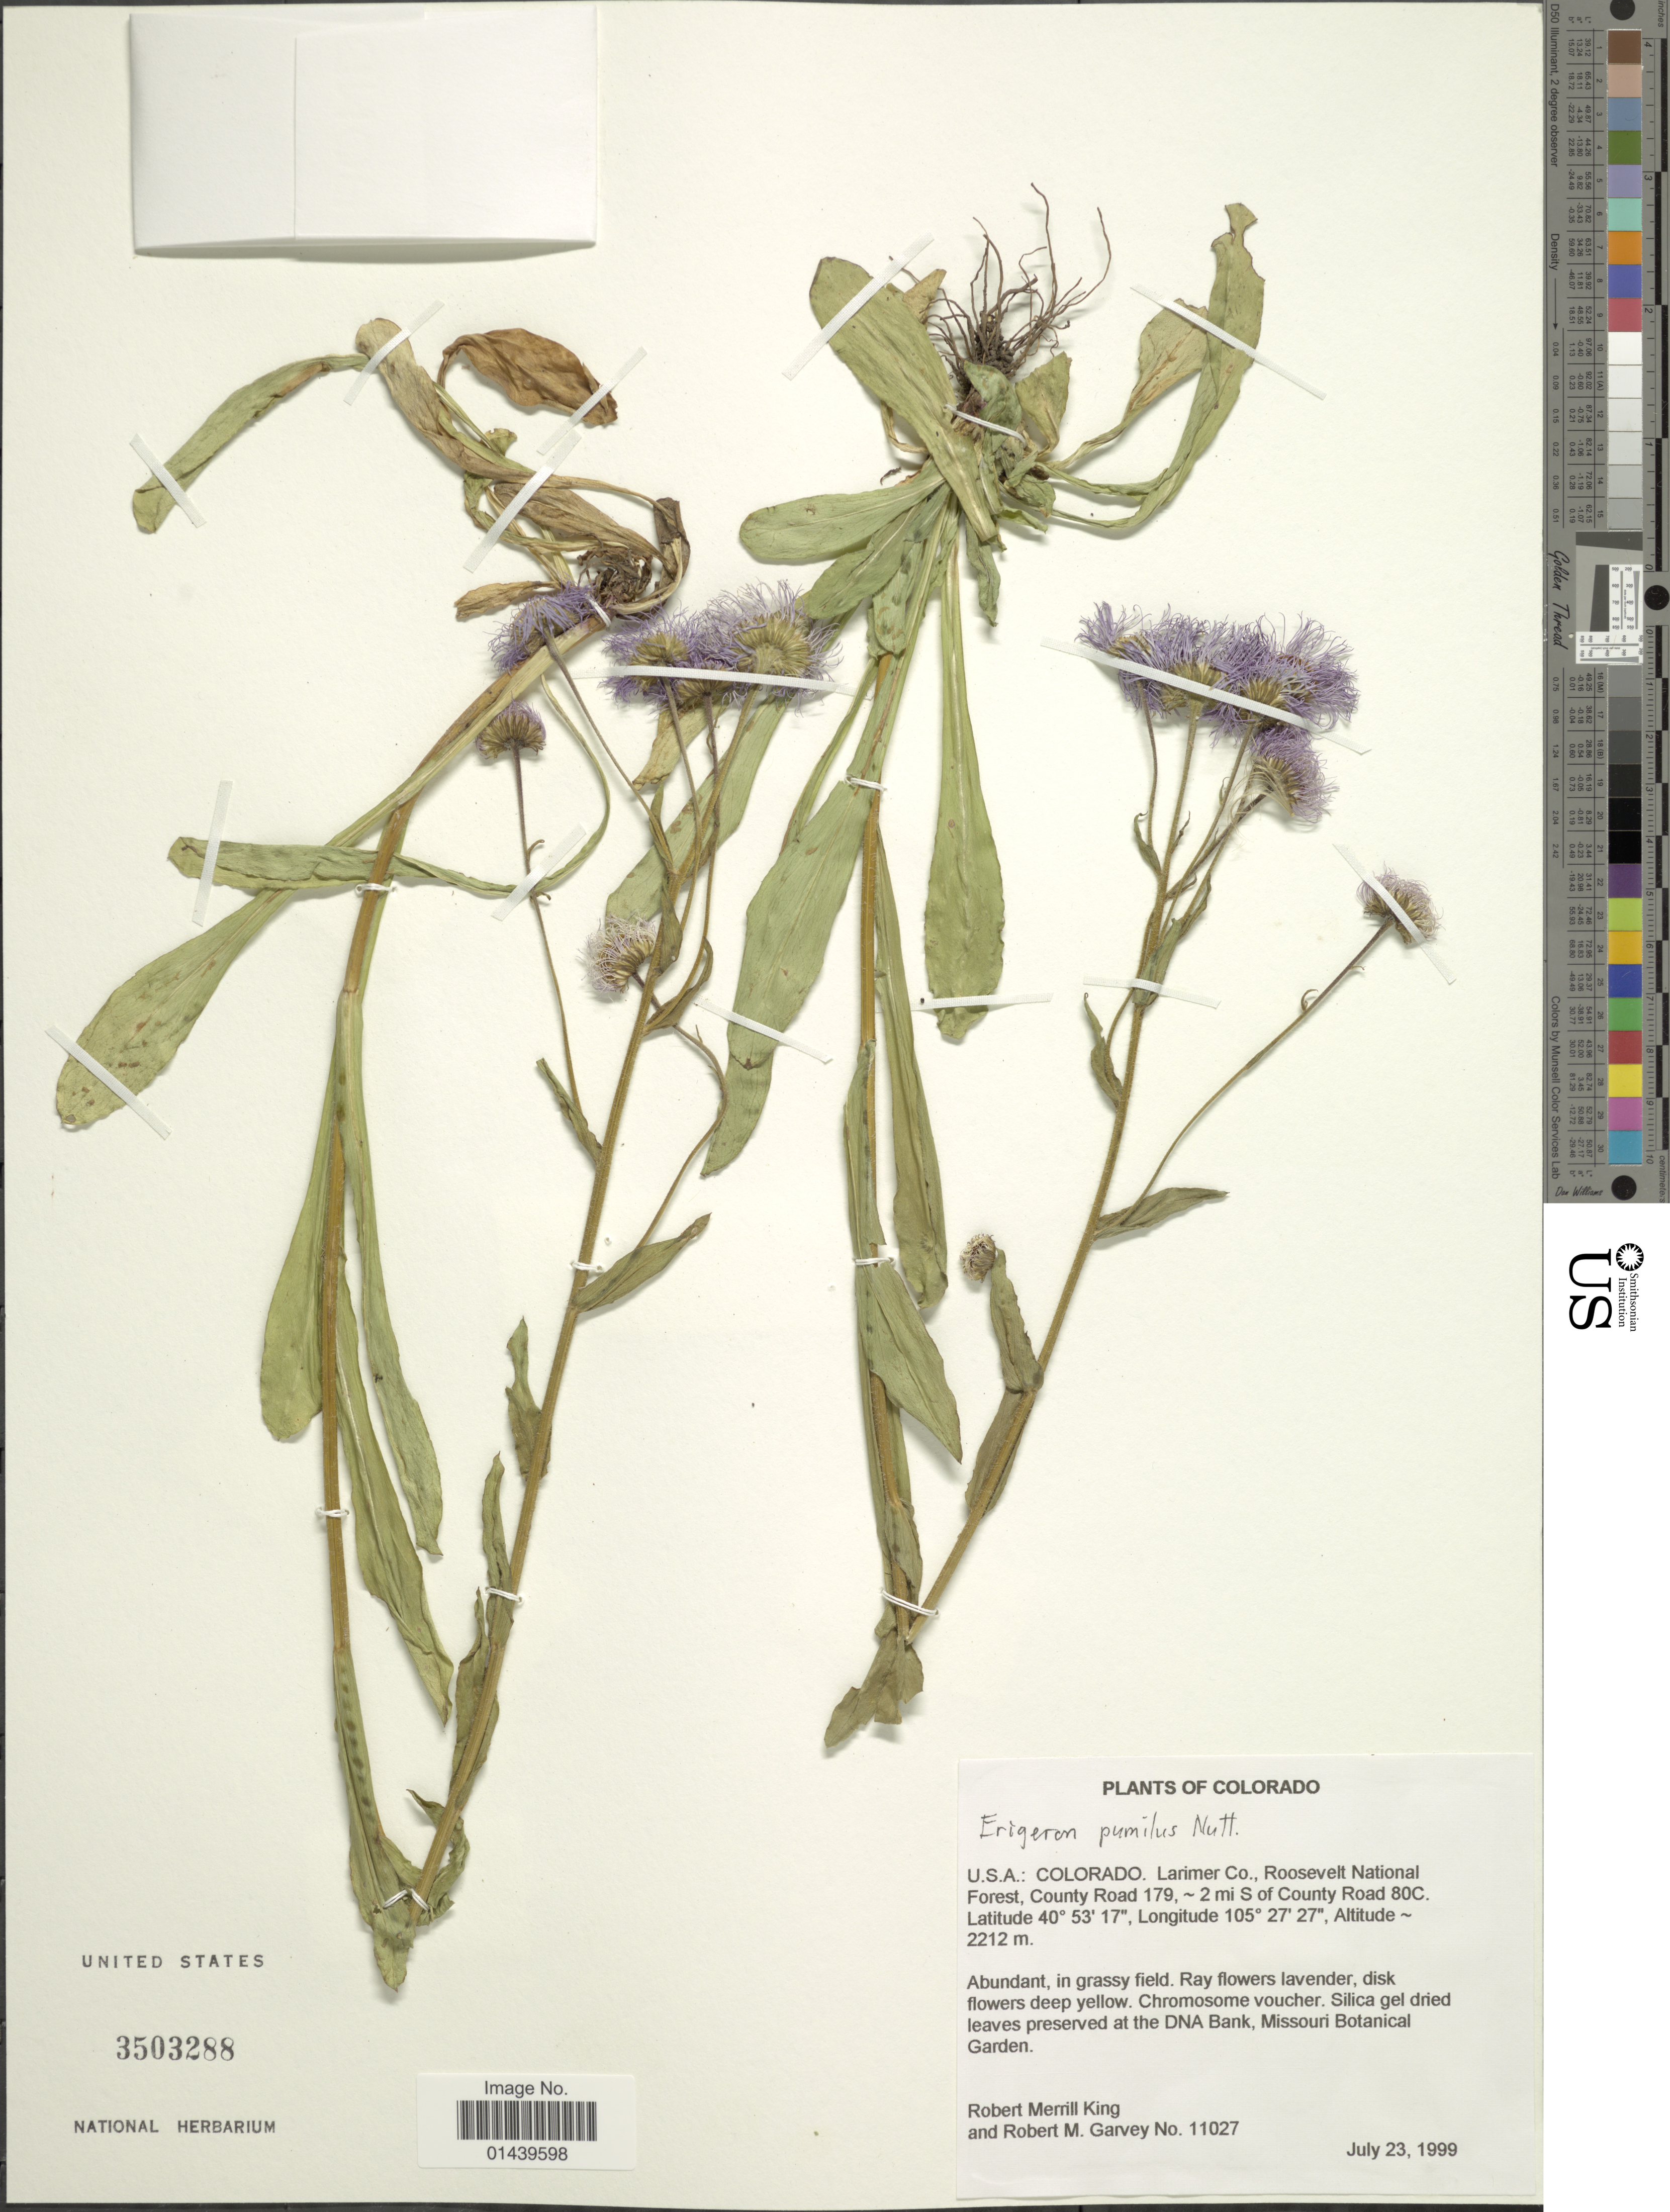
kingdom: Plantae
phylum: Tracheophyta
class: Magnoliopsida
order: Asterales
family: Asteraceae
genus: Erigeron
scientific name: Erigeron pumilus subsp. intermedius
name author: Cronq.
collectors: R. M. King & R. Garvey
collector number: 11027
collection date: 1999-07-23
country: United States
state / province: Colorado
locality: U.S.A.: Larimer Co., Roosevelt National Forest, County Road 179, - 2 mi S of County Road 80C.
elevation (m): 2212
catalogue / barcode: US 3503288